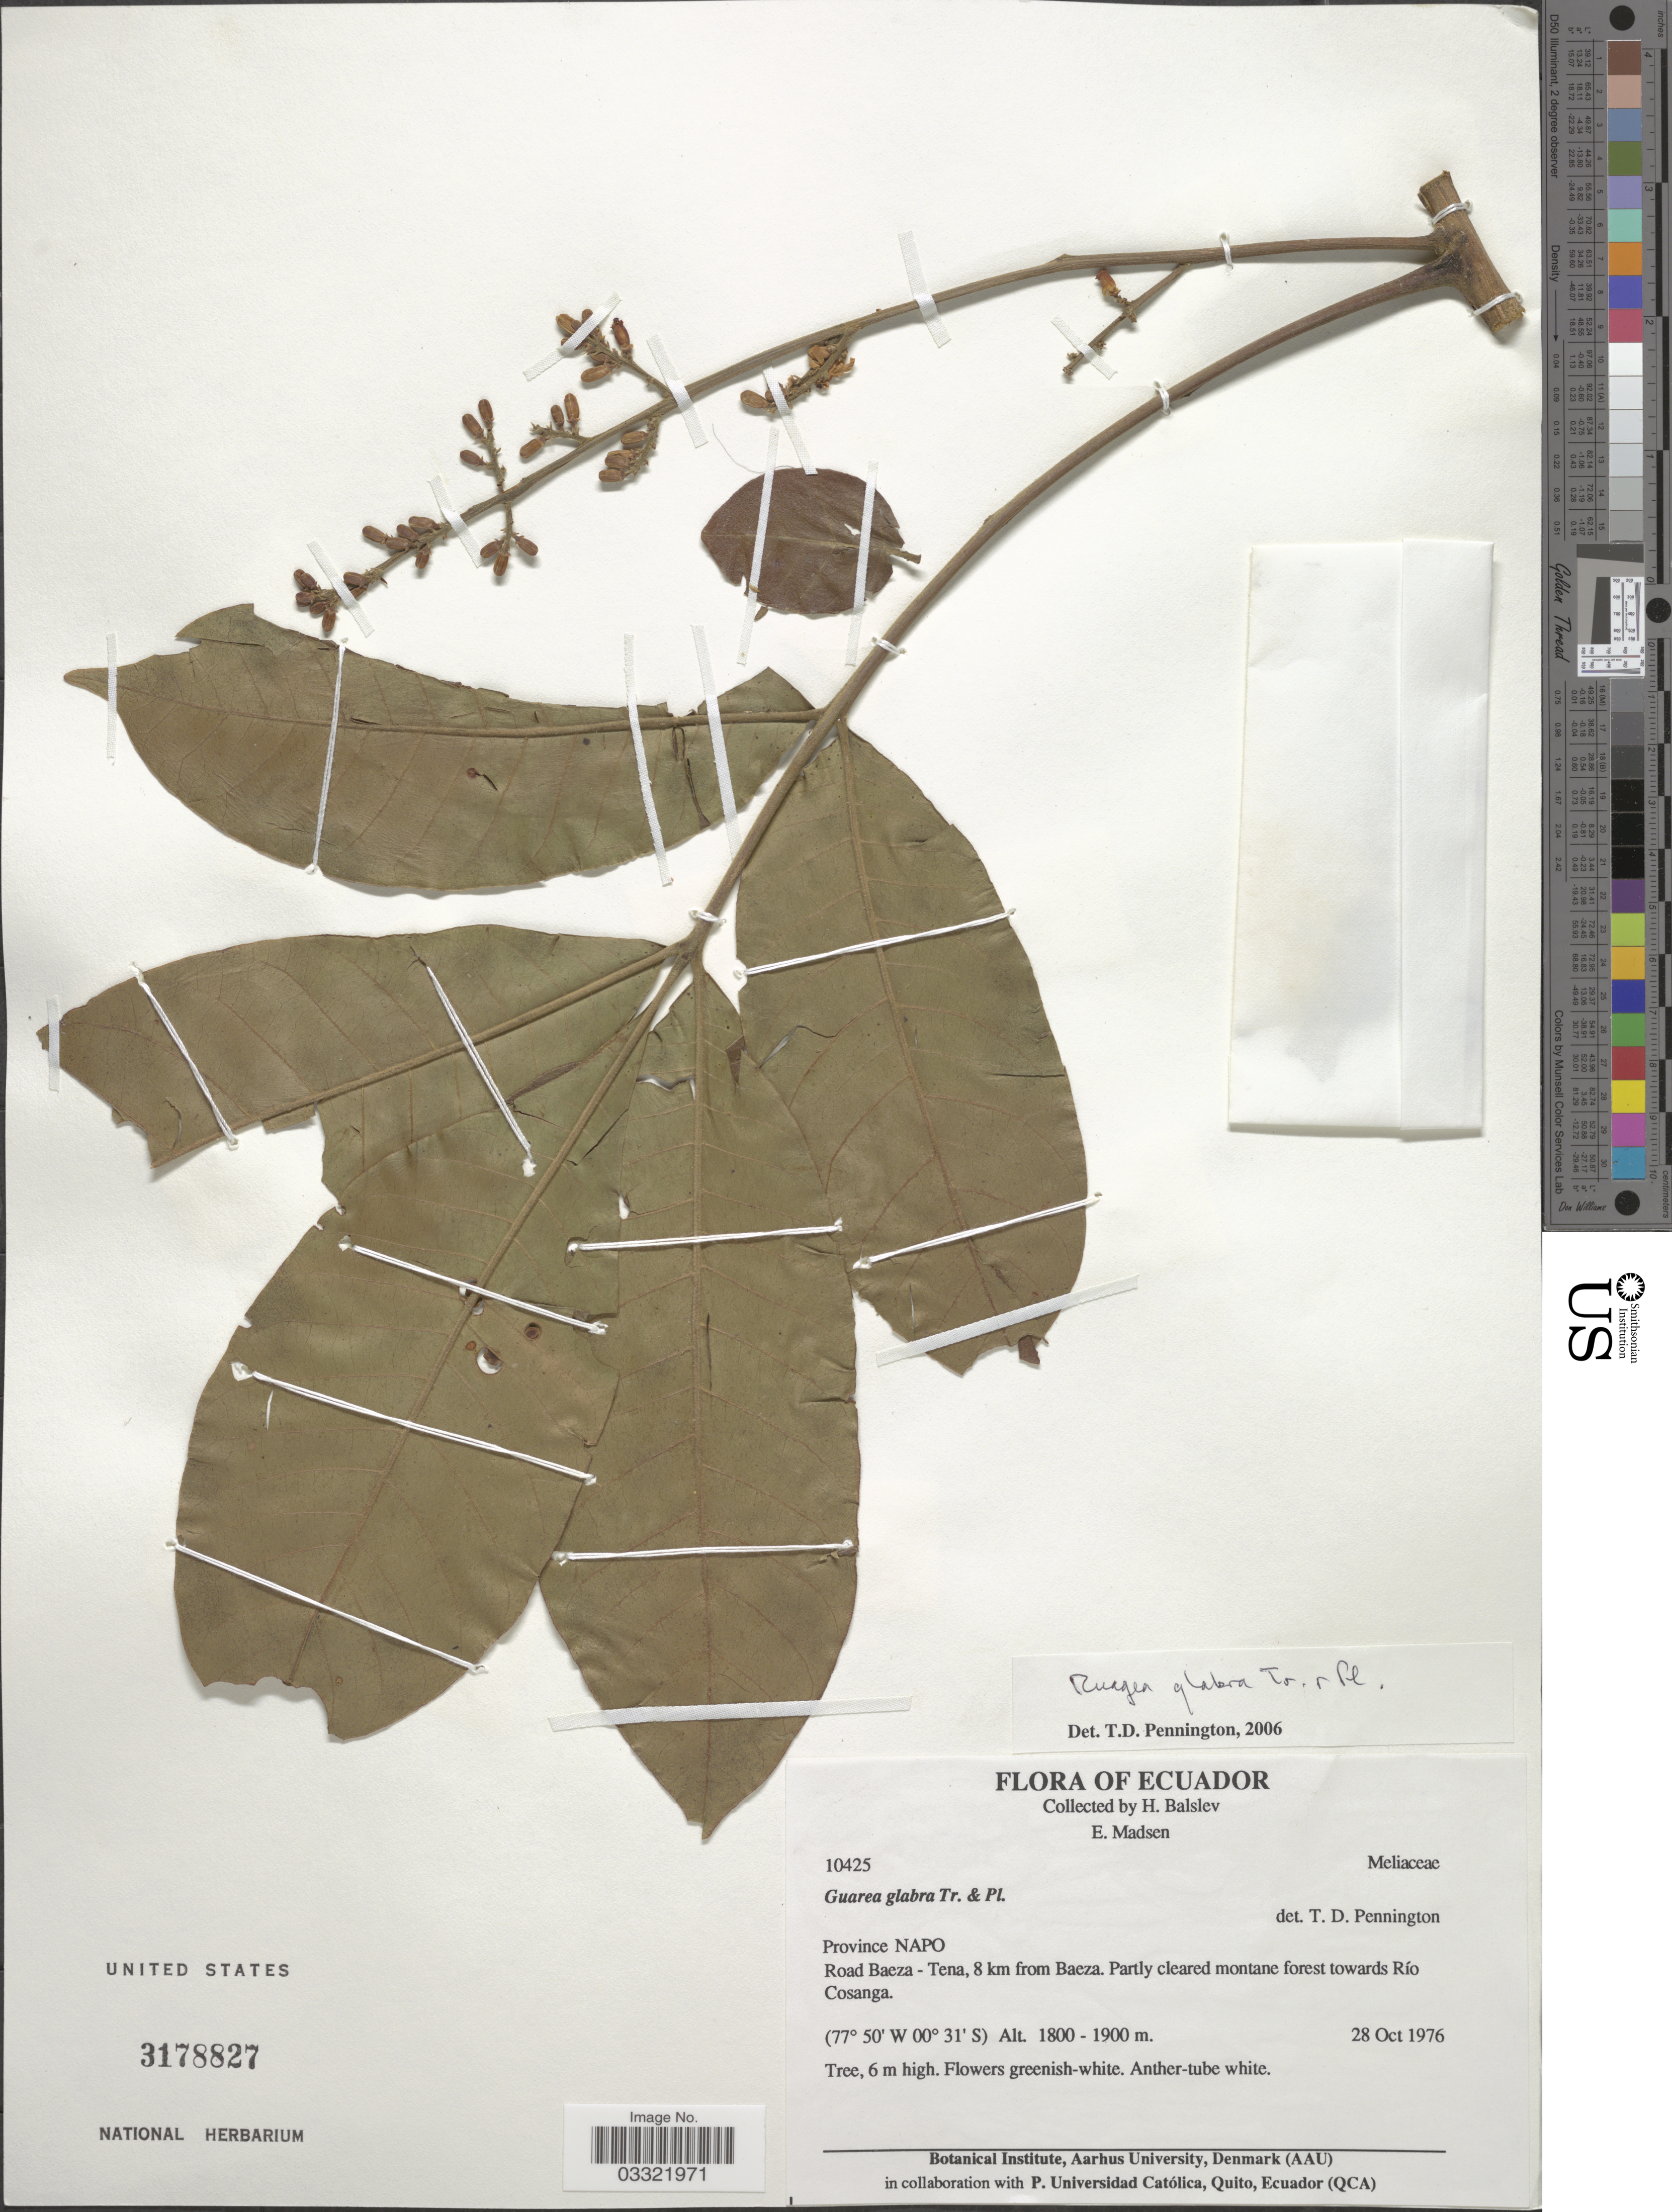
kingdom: Plantae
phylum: Tracheophyta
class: Magnoliopsida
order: Sapindales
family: Meliaceae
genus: Ruagea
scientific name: Ruagea glabra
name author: Triana & Planch.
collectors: H. Balslev & E. Madsen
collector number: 10425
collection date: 1976-10-28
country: Ecuador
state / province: Napo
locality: Road Baeza-Tena, 8 km from Baeza. Partly cleared montane forest towards Río Cosanga.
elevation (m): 1800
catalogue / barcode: US 3178827